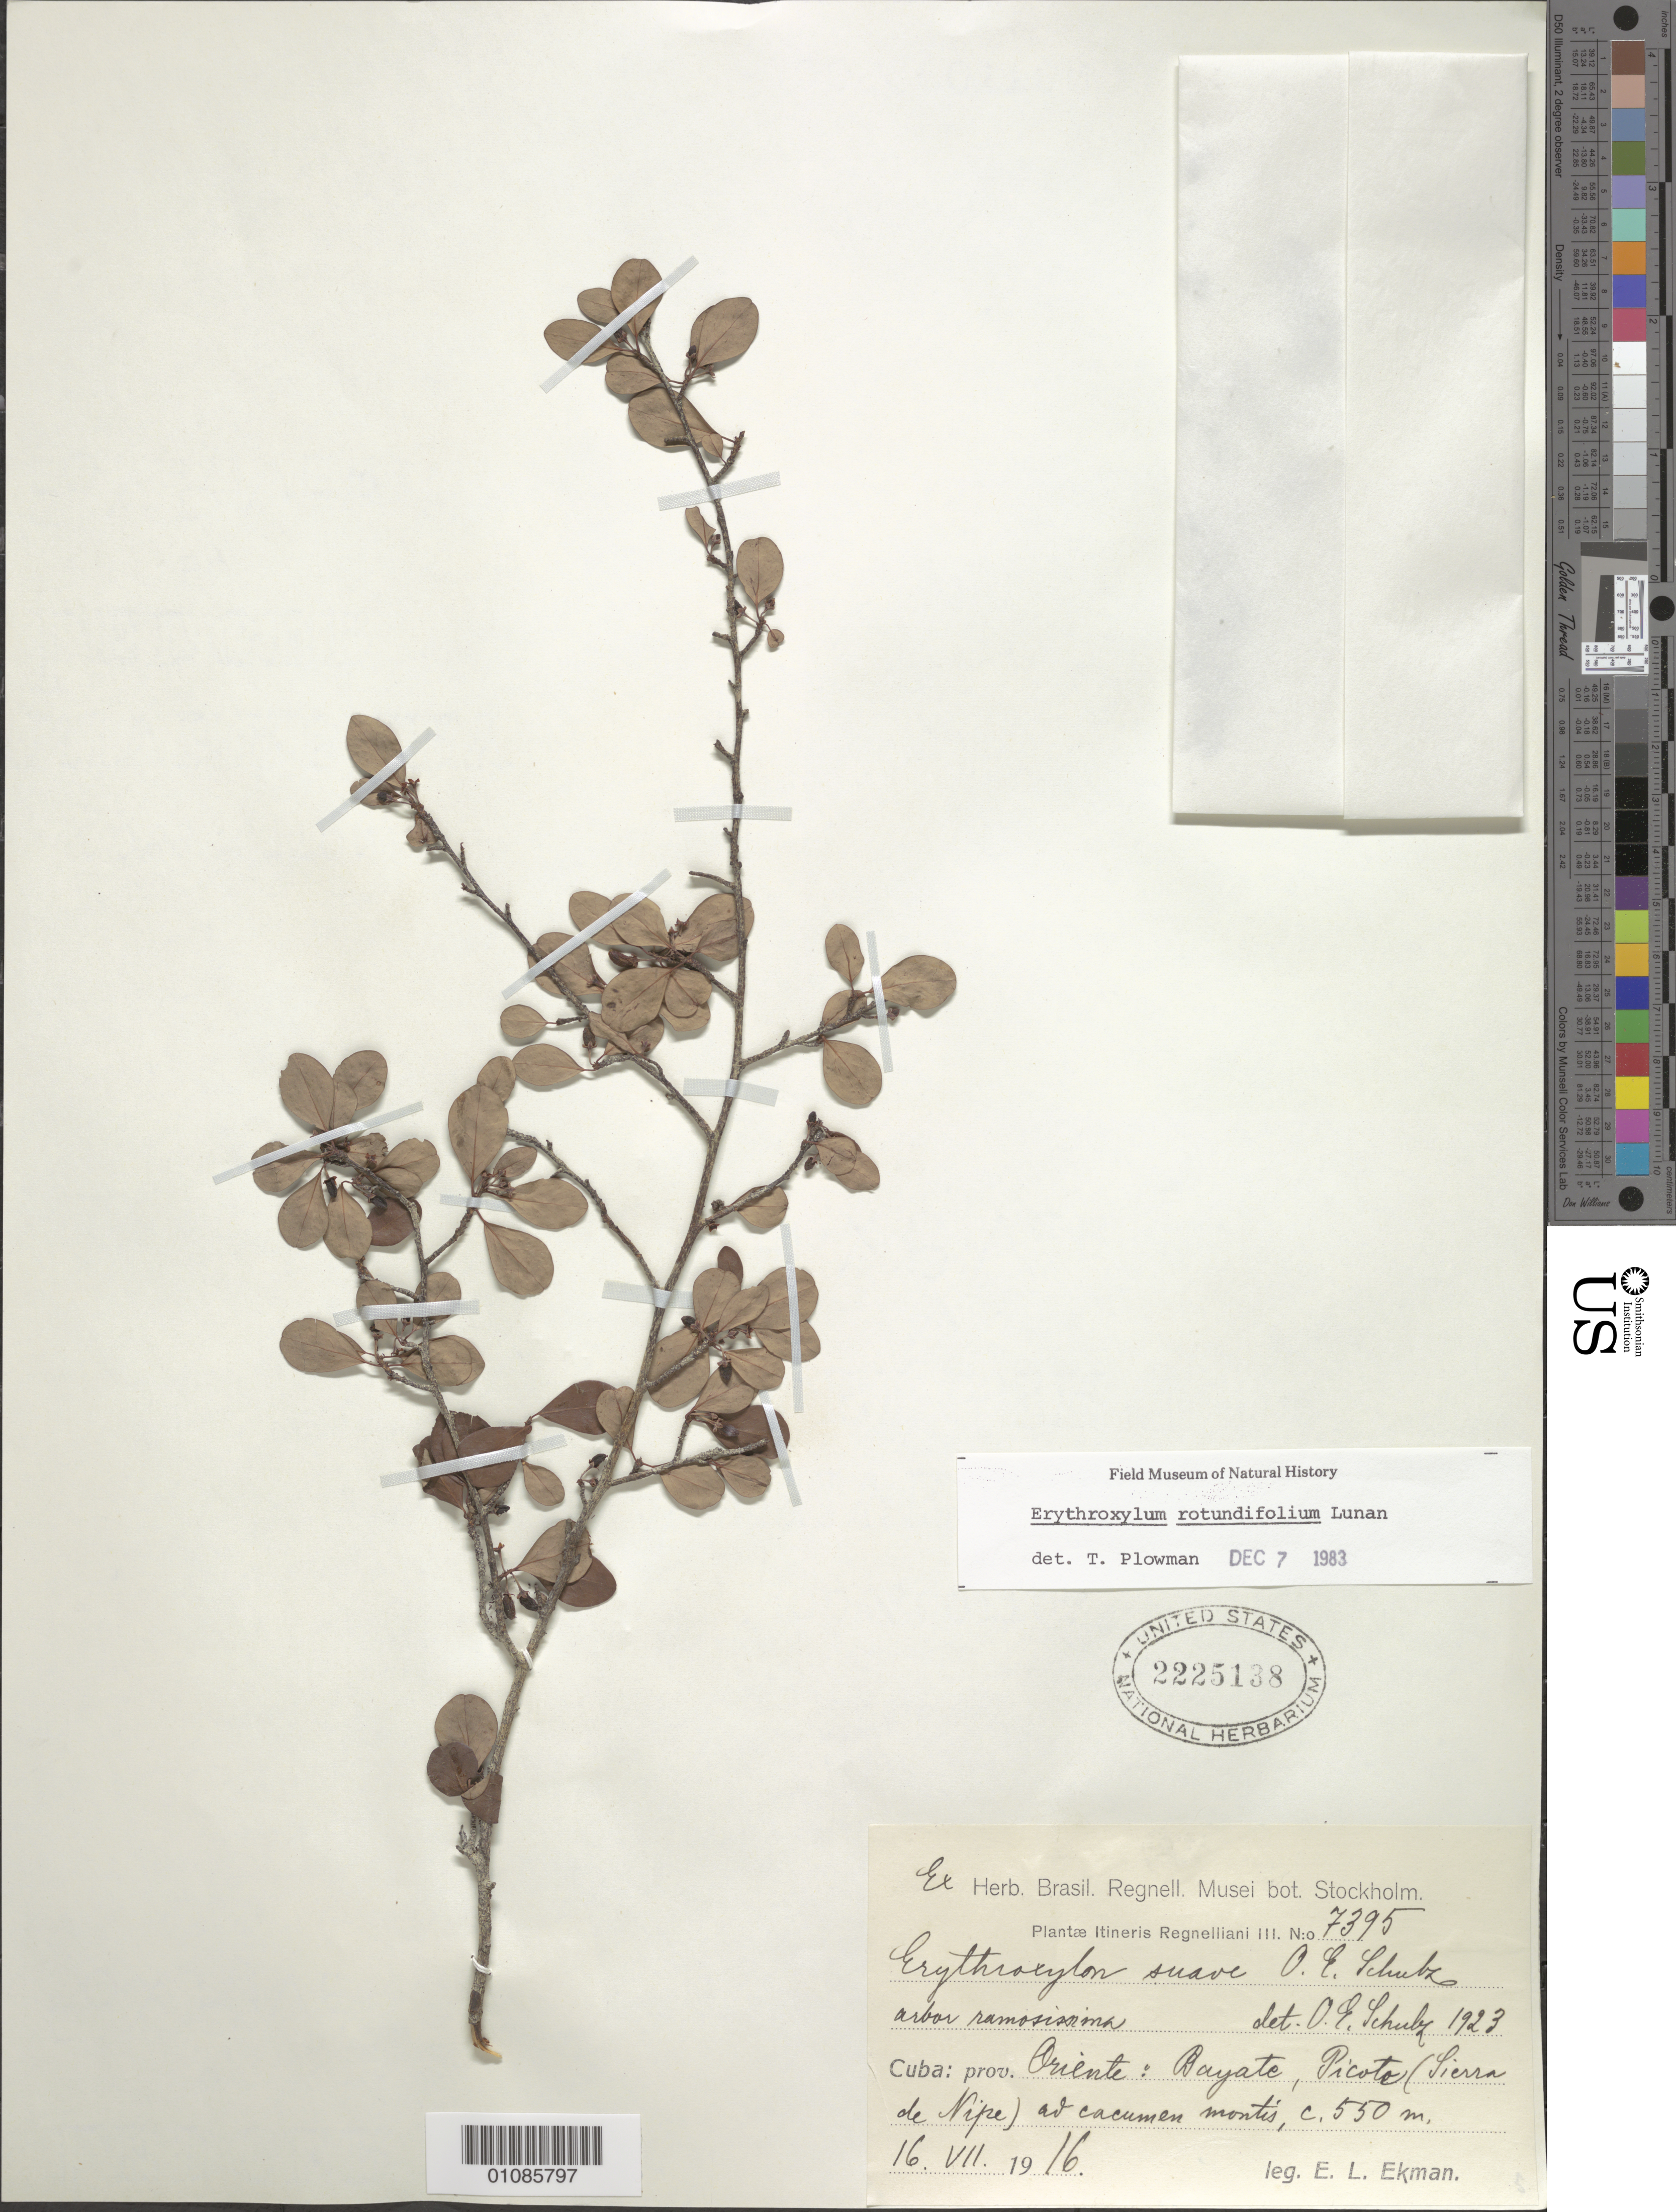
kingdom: Plantae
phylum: Tracheophyta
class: Magnoliopsida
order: Malpighiales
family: Erythroxylaceae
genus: Erythroxylum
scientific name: Erythroxylum rotundifolium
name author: Lunan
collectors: E. L. Ekman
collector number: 7395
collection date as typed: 16 Aug 1916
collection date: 1916-08-16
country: Cuba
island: Cuba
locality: Oriente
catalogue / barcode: US 2225138